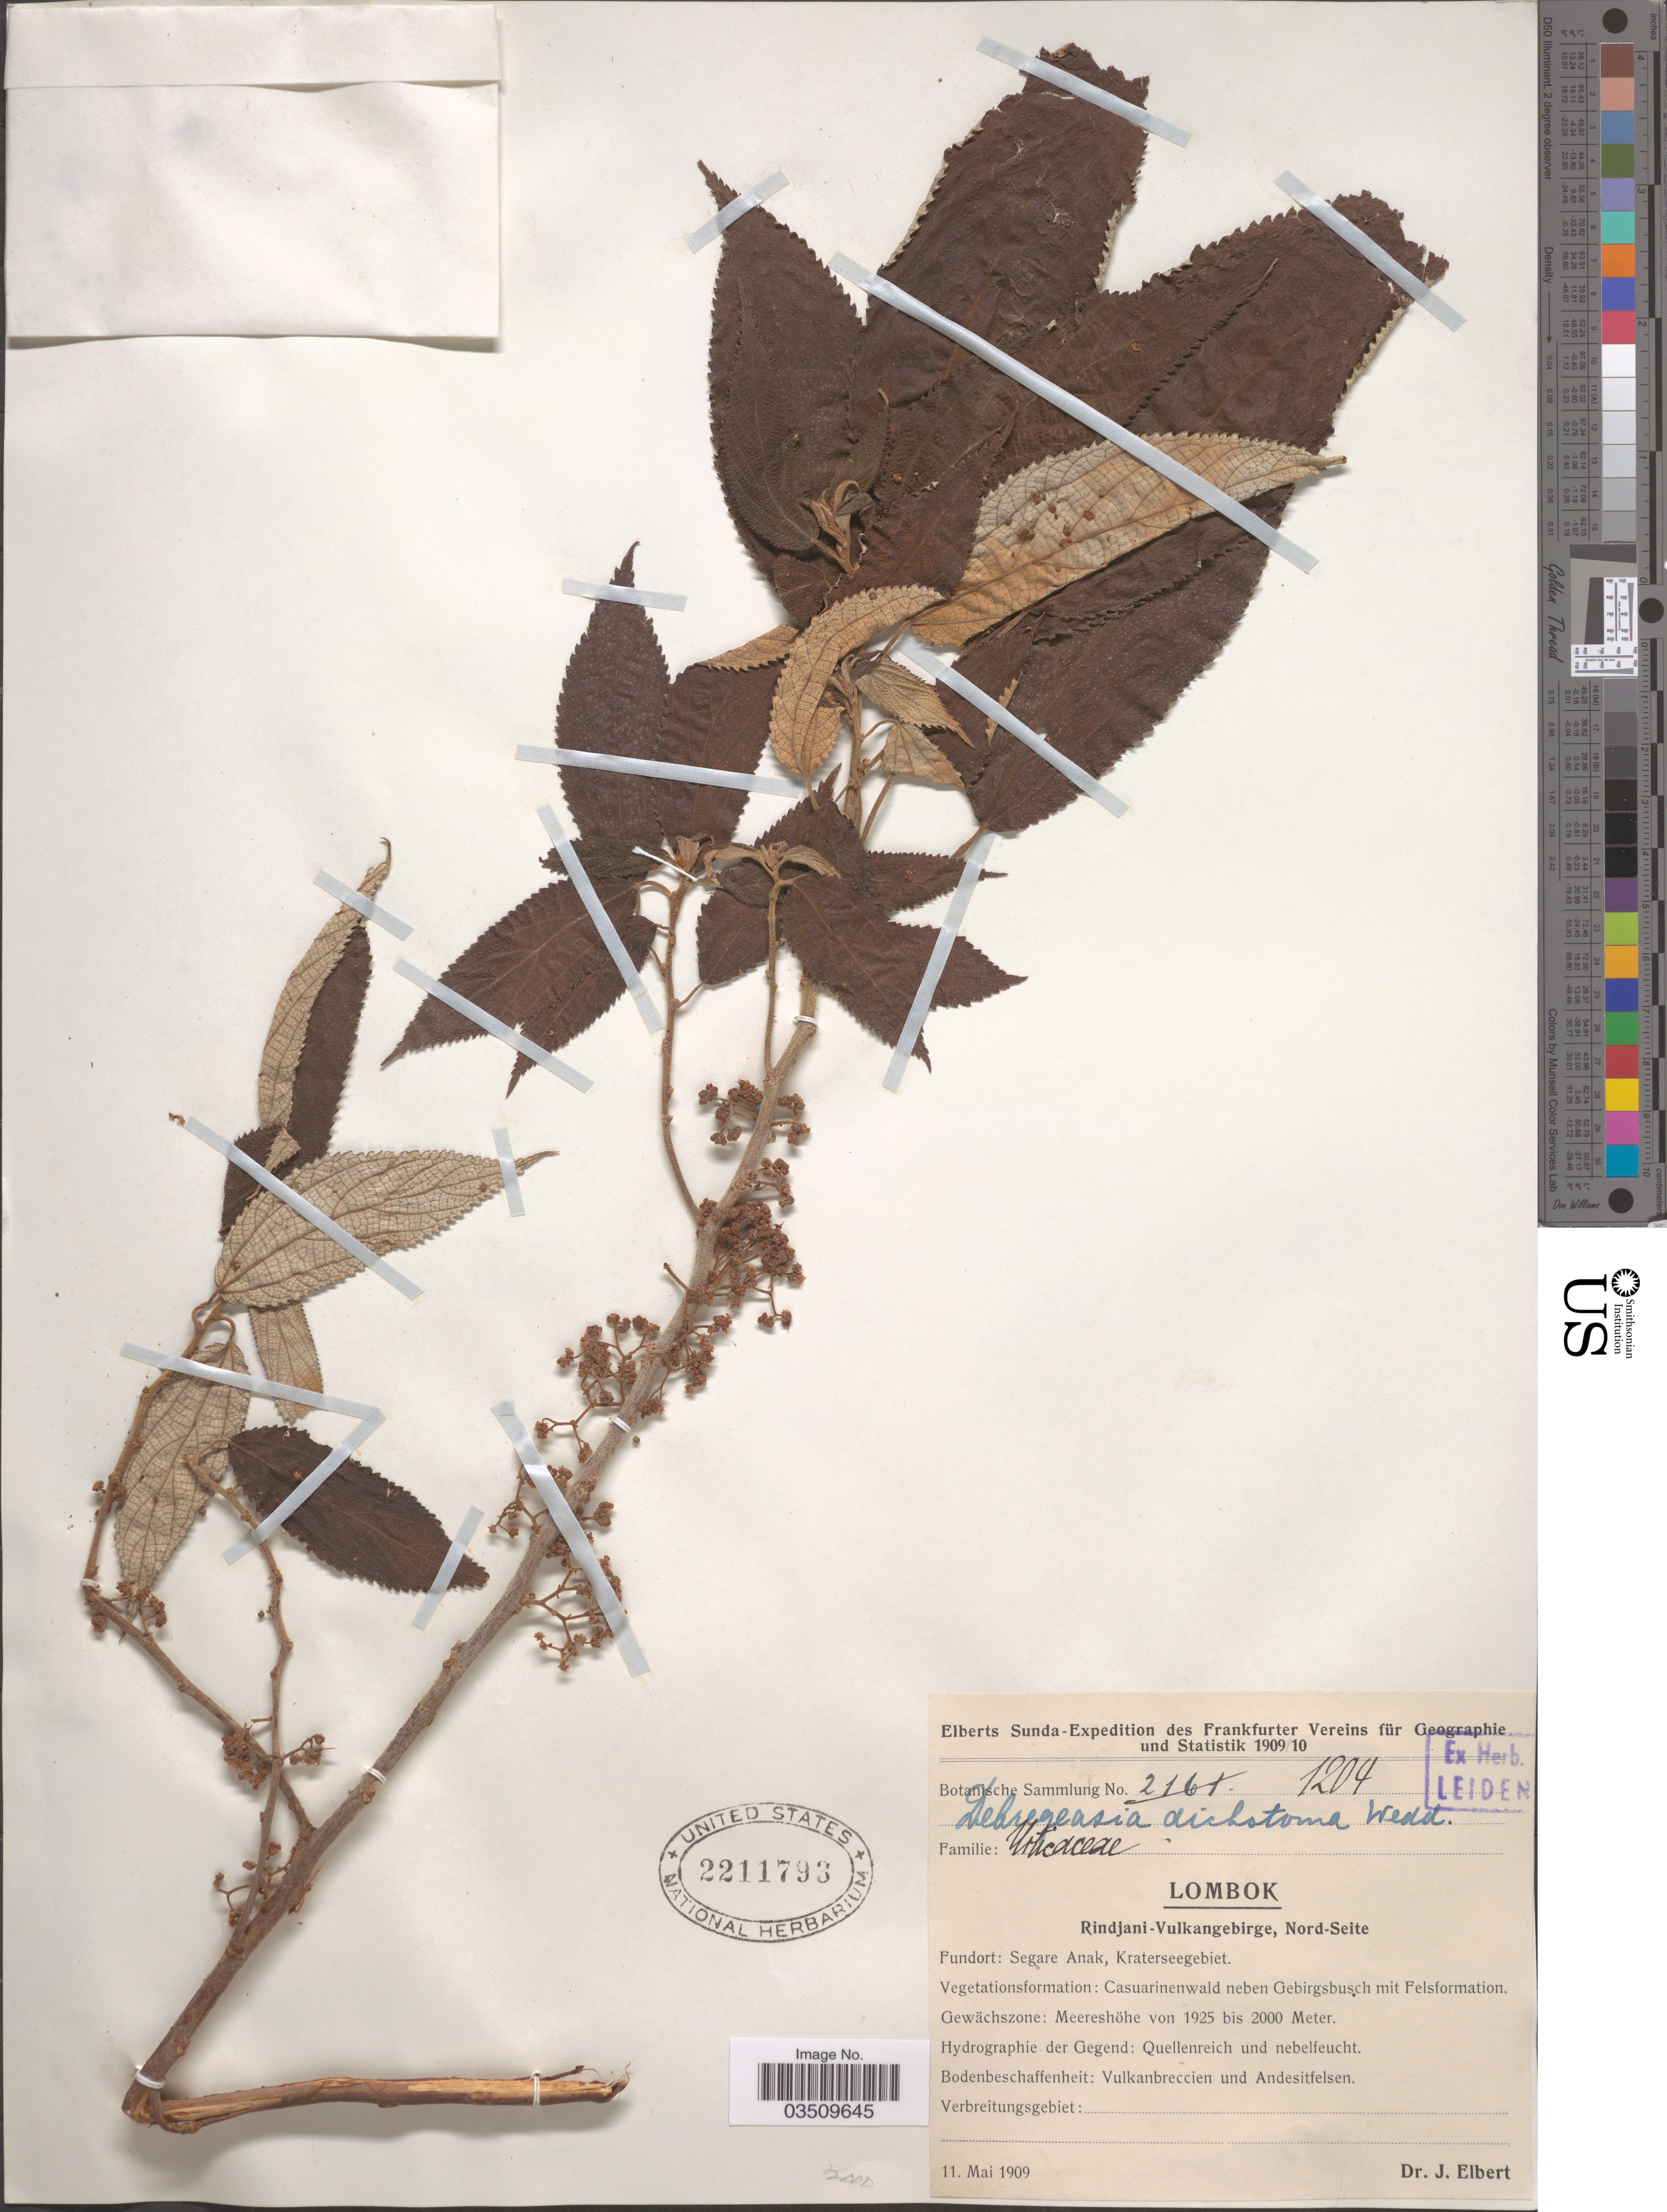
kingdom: Plantae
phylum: Tracheophyta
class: Magnoliopsida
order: Rosales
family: Urticaceae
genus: Debregeasia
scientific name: Debregeasia dichotoma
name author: Wedd.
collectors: J. Elbert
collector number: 1204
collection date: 1909-05-11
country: Indonesia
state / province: Nusa Tenggara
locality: Lombok. Rindjani-Vulkangebirge, Nord-Seite. Segare Anak, Kraterseegebiet.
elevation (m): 1925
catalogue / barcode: US 2211793